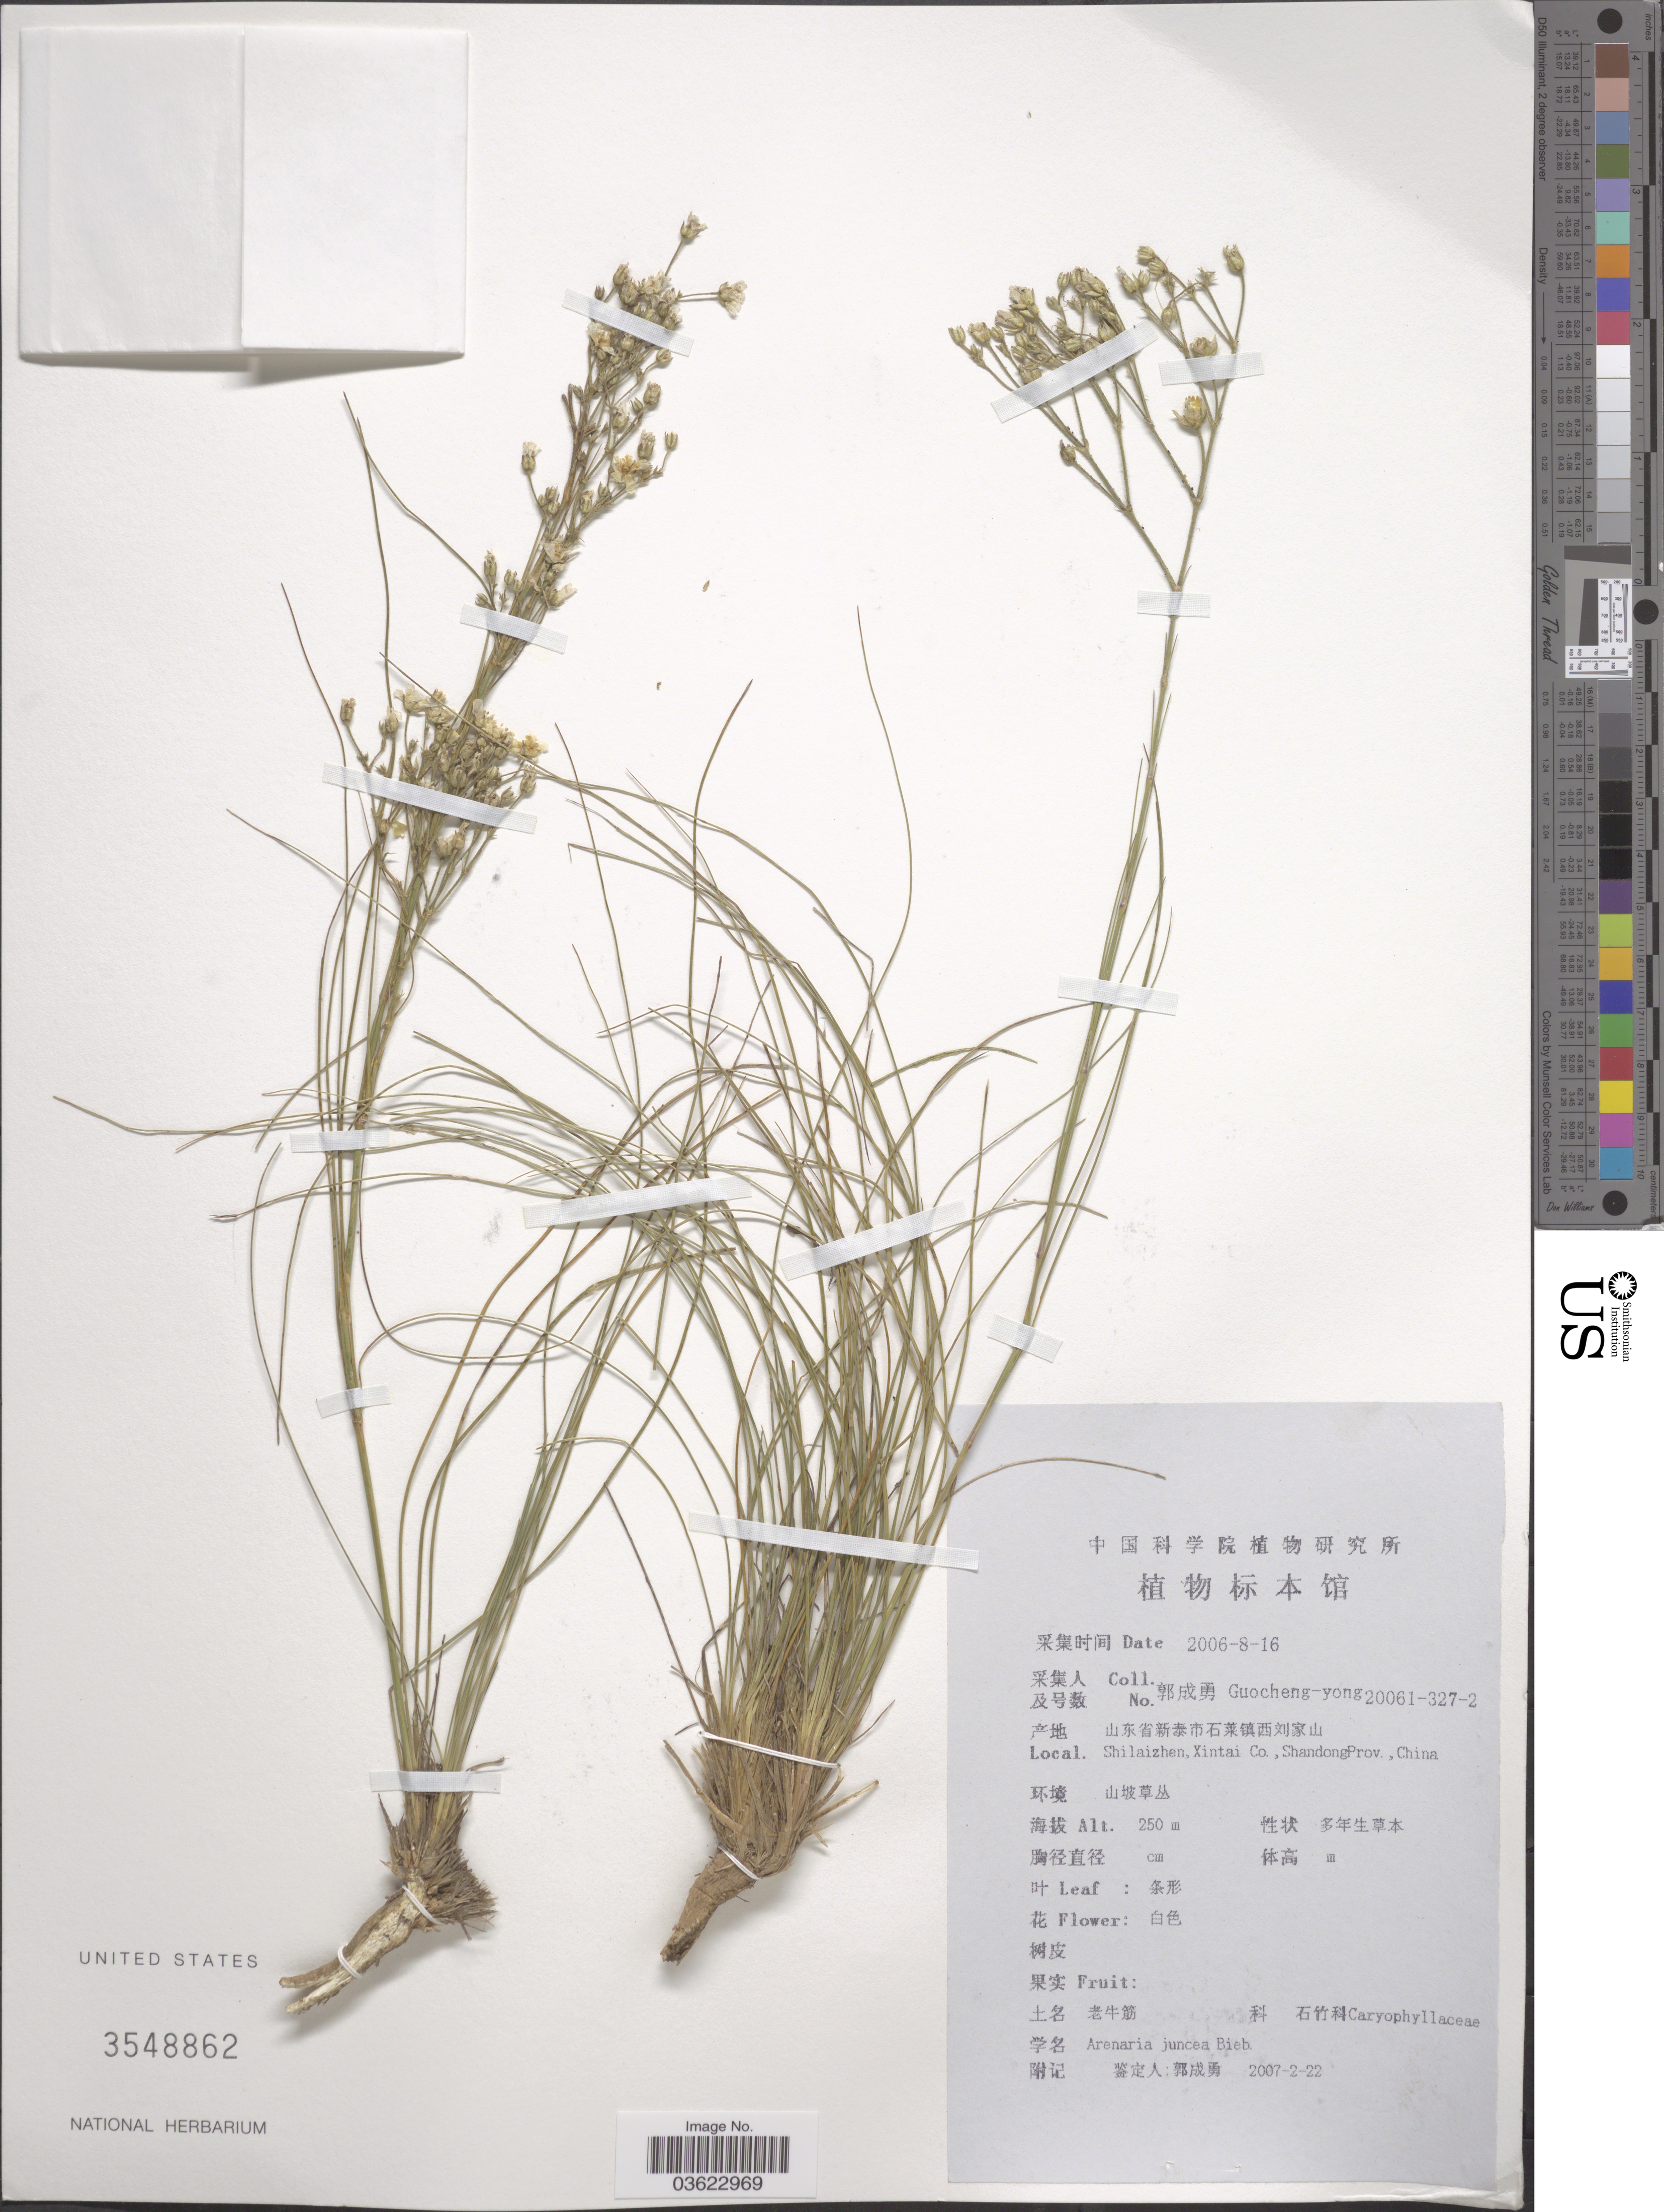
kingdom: Plantae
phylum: Tracheophyta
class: Magnoliopsida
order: Caryophyllales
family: Caryophyllaceae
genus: Eremogone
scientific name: Eremogone juncea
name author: (M. Bieb.) Fenzl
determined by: U.S. National Herbarium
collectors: Guo cheng-yong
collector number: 20061-327-2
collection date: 2006-08-16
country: China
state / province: Shandong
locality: Shilaizhen, Xintai Co.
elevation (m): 250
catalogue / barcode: US 3548862